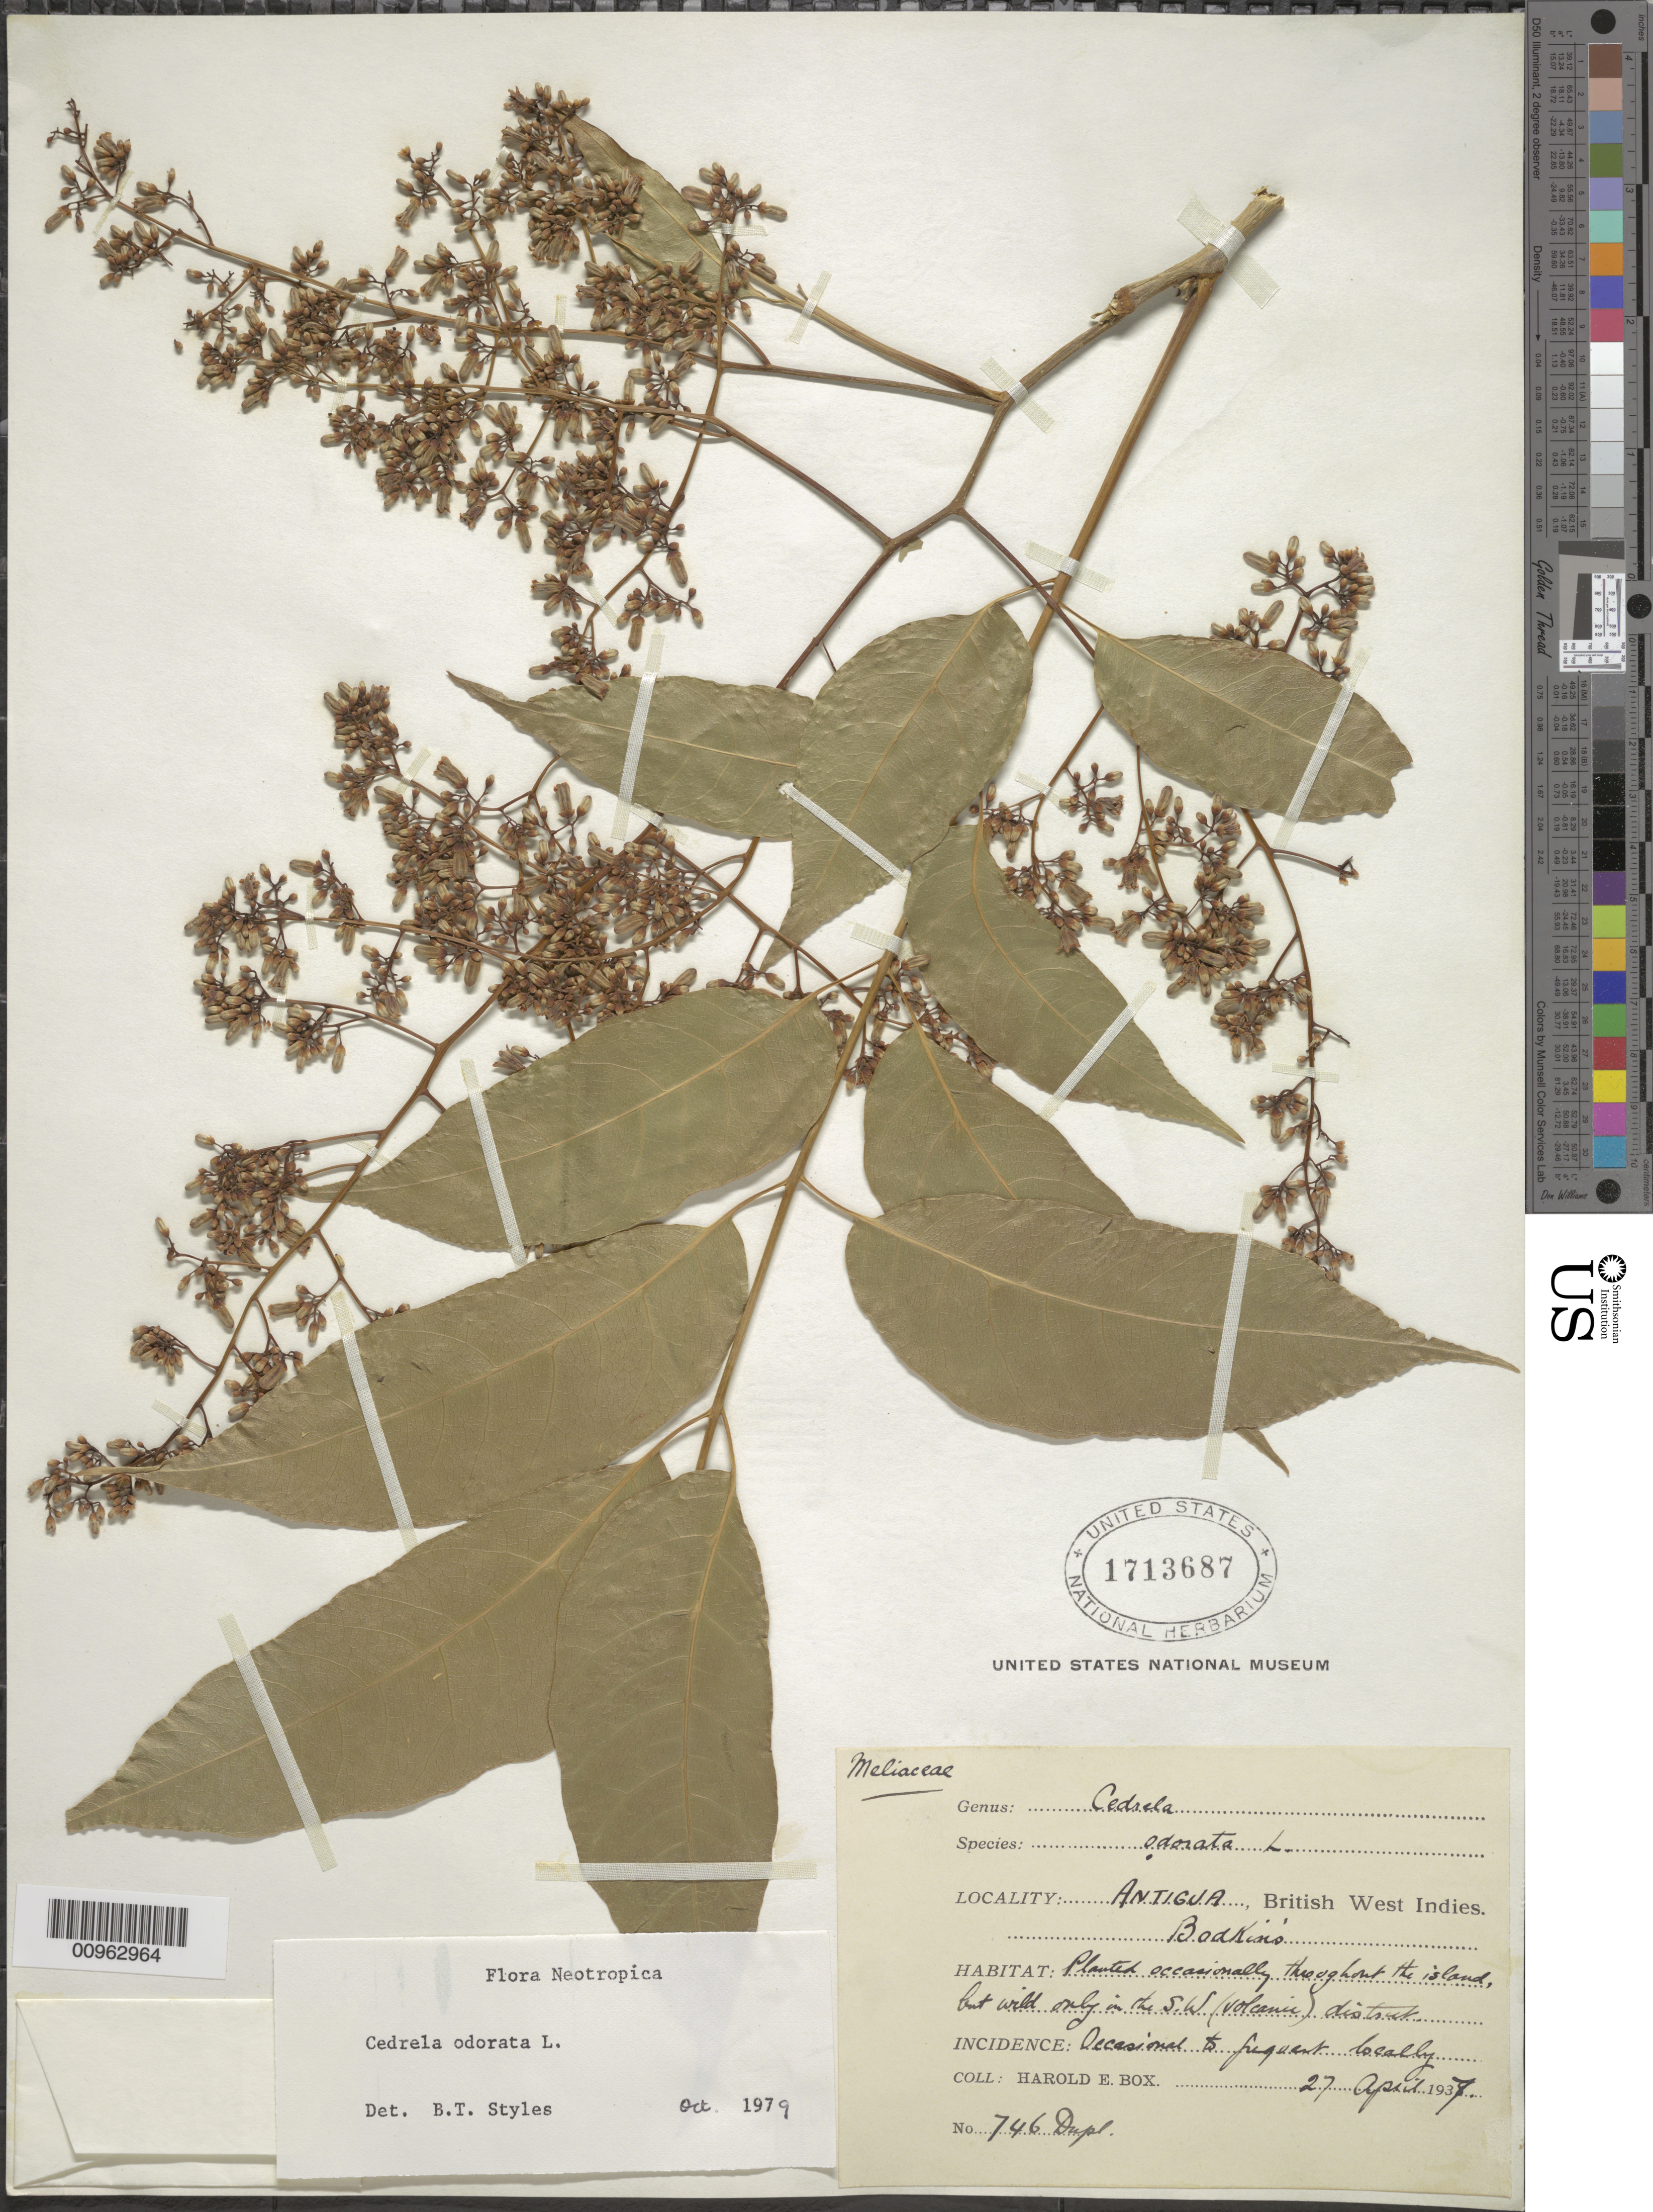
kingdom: Plantae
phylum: Tracheophyta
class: Magnoliopsida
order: Sapindales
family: Meliaceae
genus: Cedrela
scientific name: Cedrela odorata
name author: L.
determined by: Styles, B. T.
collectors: H. E. Box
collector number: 746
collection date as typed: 27 Aug 1937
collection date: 1937-08-27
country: Antigua and Barbuda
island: Antigua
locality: Bodkins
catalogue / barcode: US 1713687